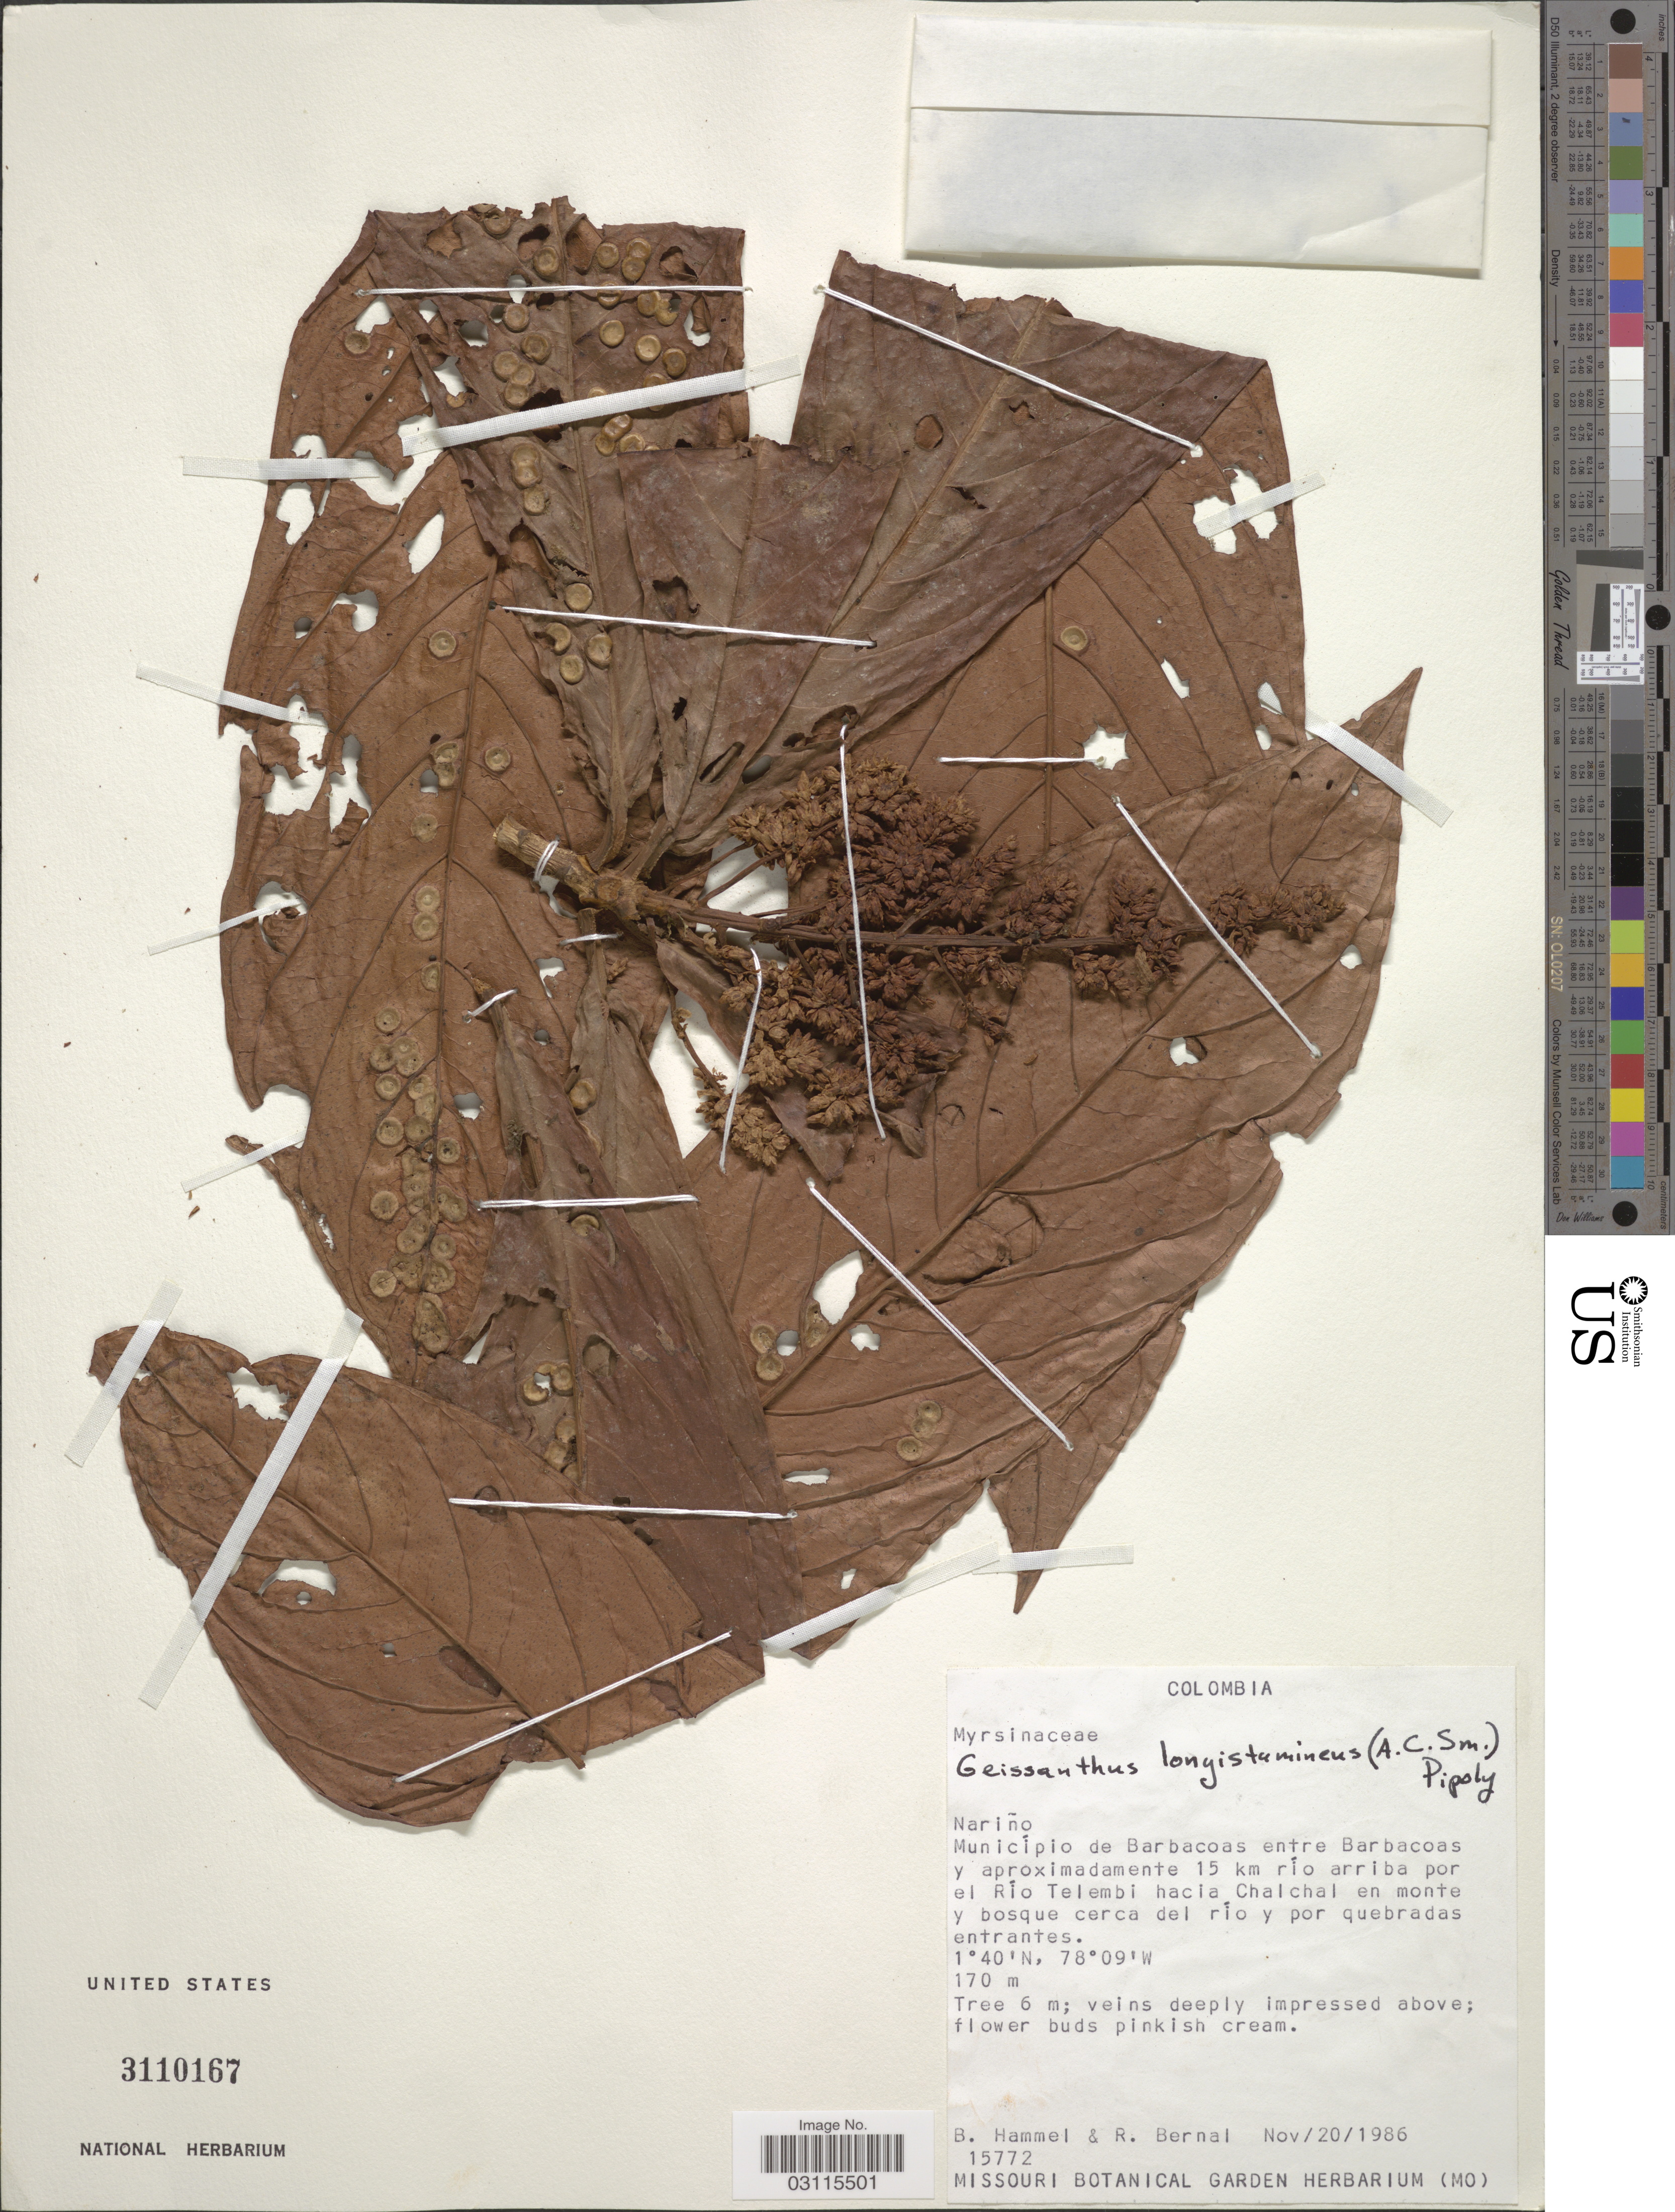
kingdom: Plantae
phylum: Tracheophyta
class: Magnoliopsida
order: Ericales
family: Primulaceae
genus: Geissanthus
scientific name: Geissanthus longistamineus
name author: (A.C. Sm.) Pipoly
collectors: B. Hammel & R. Bernal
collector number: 15772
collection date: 1986-11-20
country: Colombia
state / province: Nariño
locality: Município de Barbacoas entre Barbacoas y aproximadamente 15 km río arriba por el Río Telembi hacia Chalchal en monte y bosque cerca del río y por quebradas entrantes.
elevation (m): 170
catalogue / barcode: US 3110167